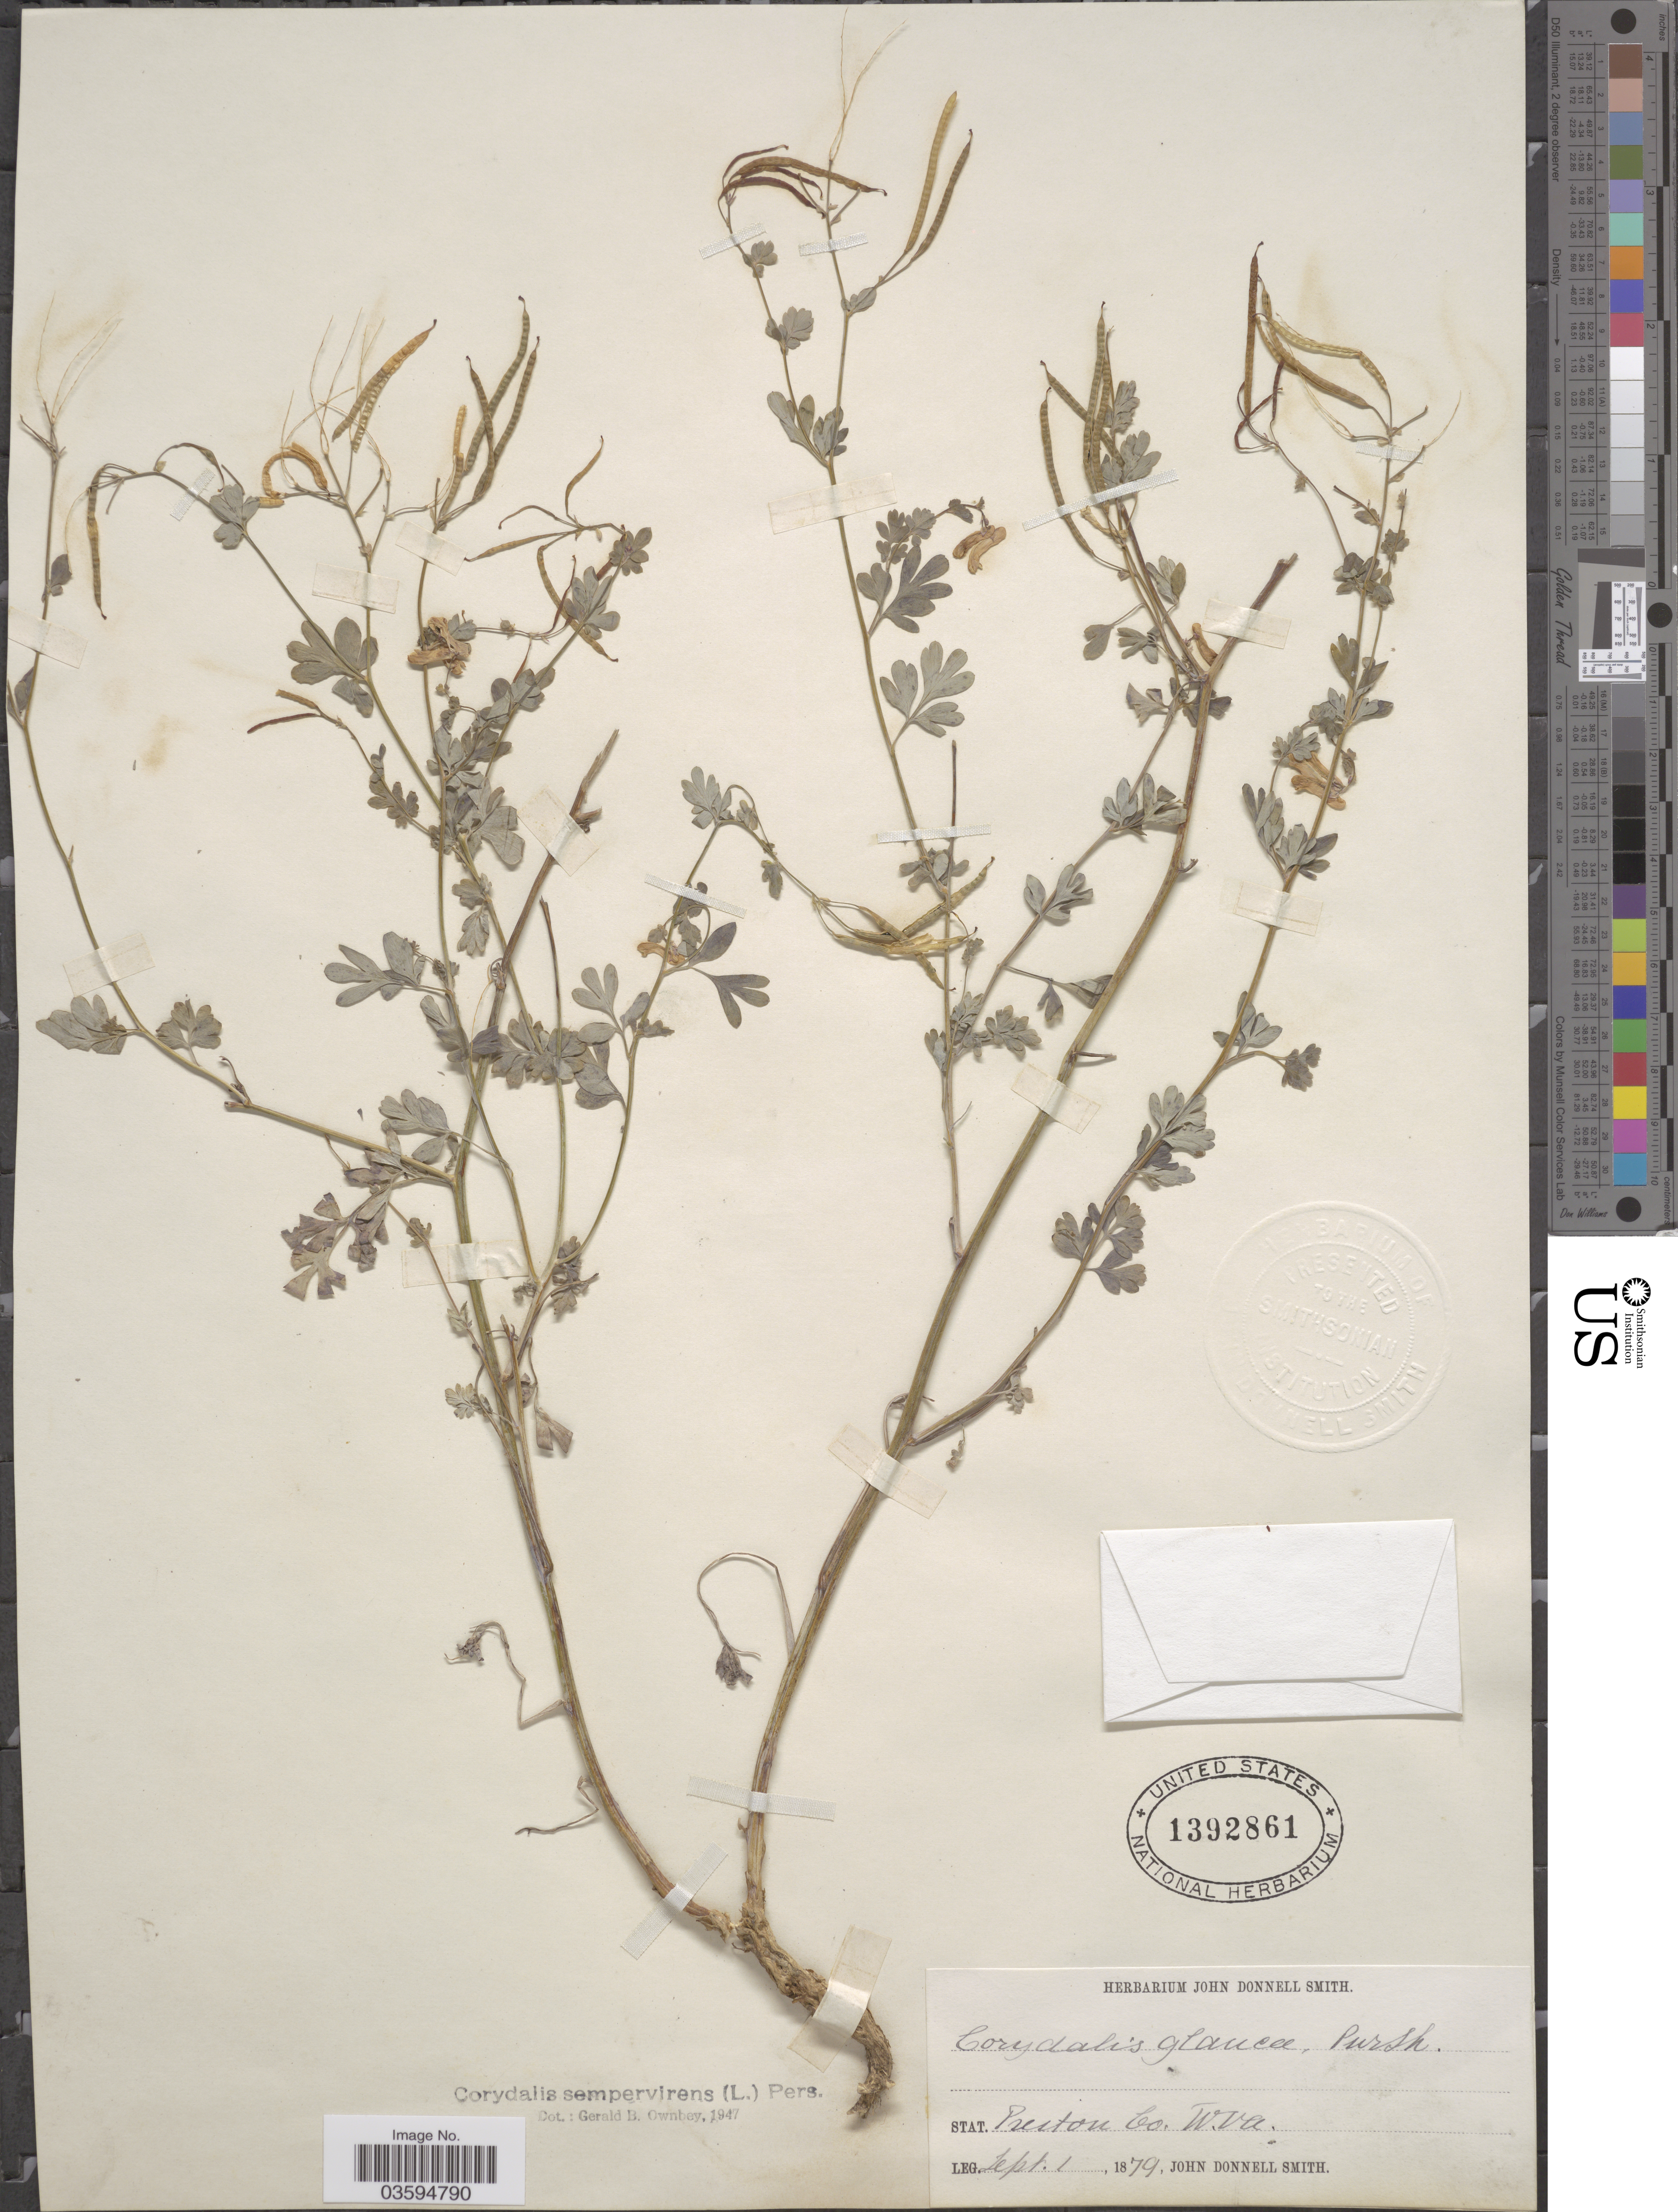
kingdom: Plantae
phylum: Tracheophyta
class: Magnoliopsida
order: Ranunculales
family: Papaveraceae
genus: Capnoides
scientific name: Capnoides sempervirens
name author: (L.) Borkh.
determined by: Strong, M. T., (US), Smithsonian Institution - National Museum of Natural History (UNITED STATES)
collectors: J. Donnell Smith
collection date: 1879-09-01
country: United States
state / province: West Virginia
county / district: Preston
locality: Stat. Preston Co.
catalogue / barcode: US 1392861